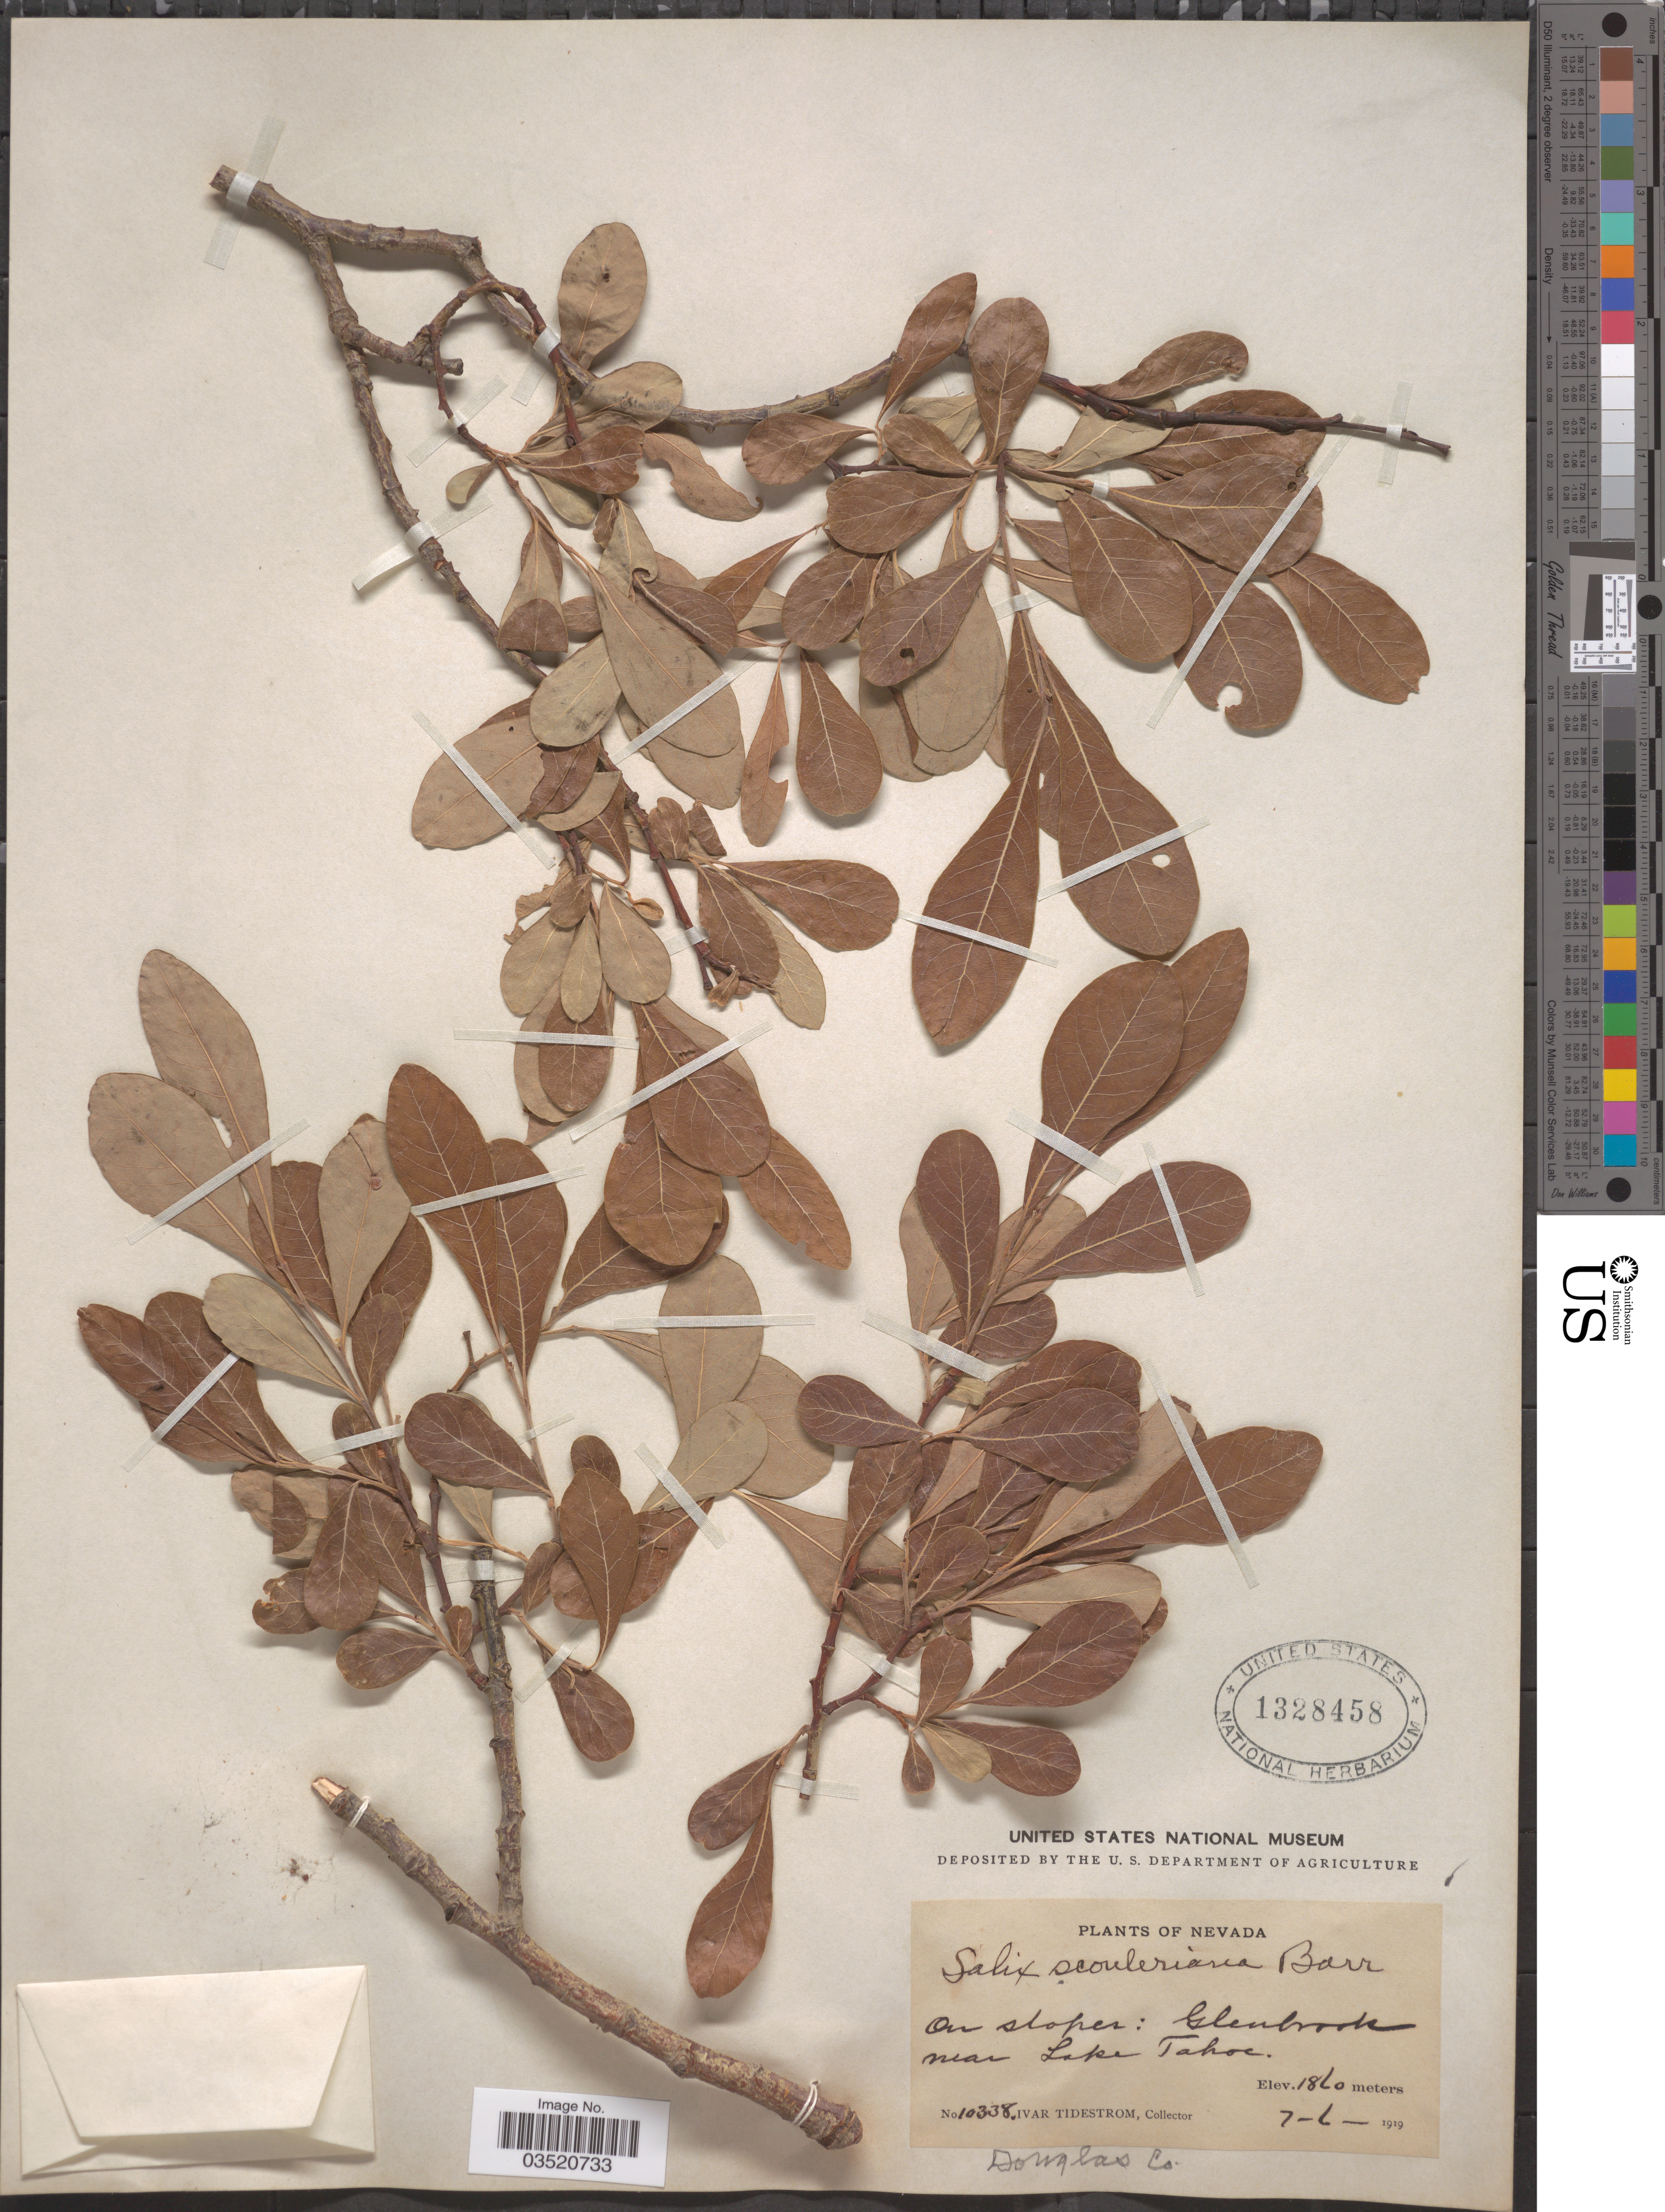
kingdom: Plantae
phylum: Tracheophyta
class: Magnoliopsida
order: Malpighiales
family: Salicaceae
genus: Salix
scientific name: Salix scouleriana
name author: Barratt ex Hook.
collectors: I. F. Tidestrom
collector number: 10338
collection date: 1919-07-06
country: United States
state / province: Nevada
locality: On slopes: Glenbrook near Lake Tahoe. Douglas Co.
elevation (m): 1860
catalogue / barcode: US 1328458